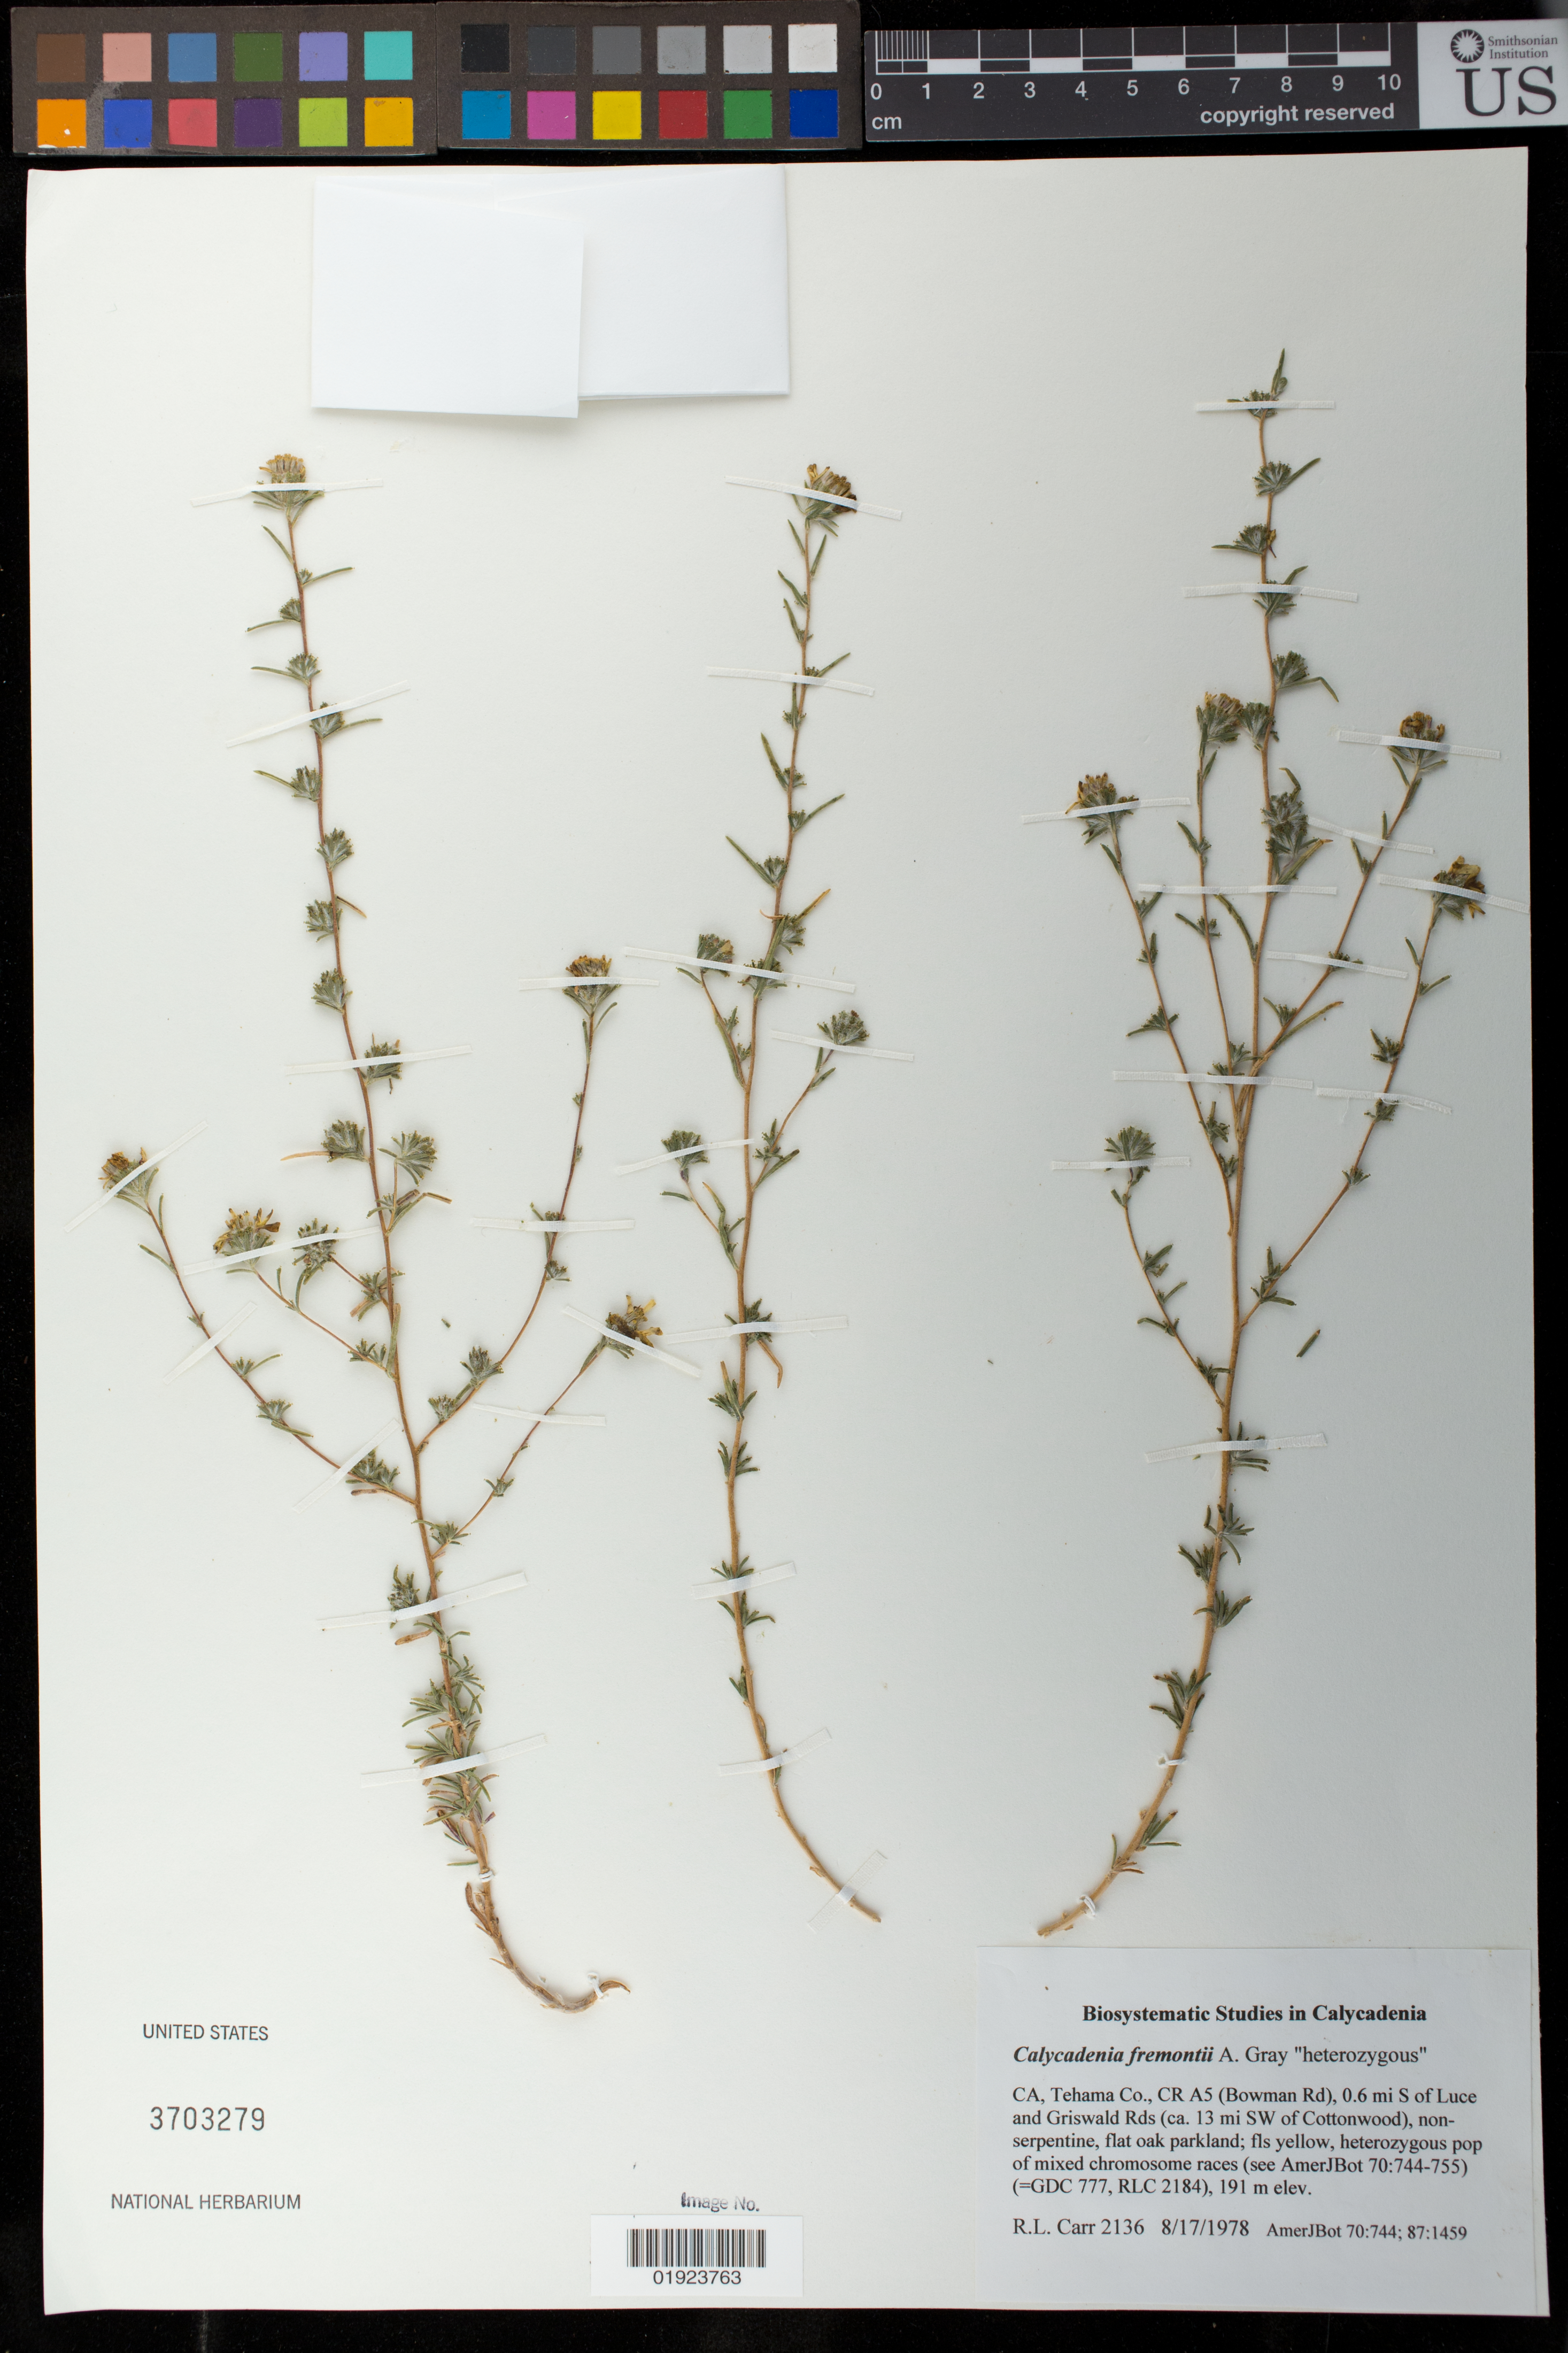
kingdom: Plantae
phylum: Tracheophyta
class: Magnoliopsida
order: Asterales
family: Asteraceae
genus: Calycadenia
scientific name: Calycadenia fremontii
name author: A. Gray in Emory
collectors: R. Carr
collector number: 2136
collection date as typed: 8/17/1978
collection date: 1978-08-17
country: United States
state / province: California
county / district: Tehama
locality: CR A5 (Bowman Rd), 0.6 mi S of Luce and Griswald Rds (ca. 13 mi SW of Cottonwood)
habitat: non-serpentine, flat oak parkland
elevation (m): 191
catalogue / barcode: US 3703279